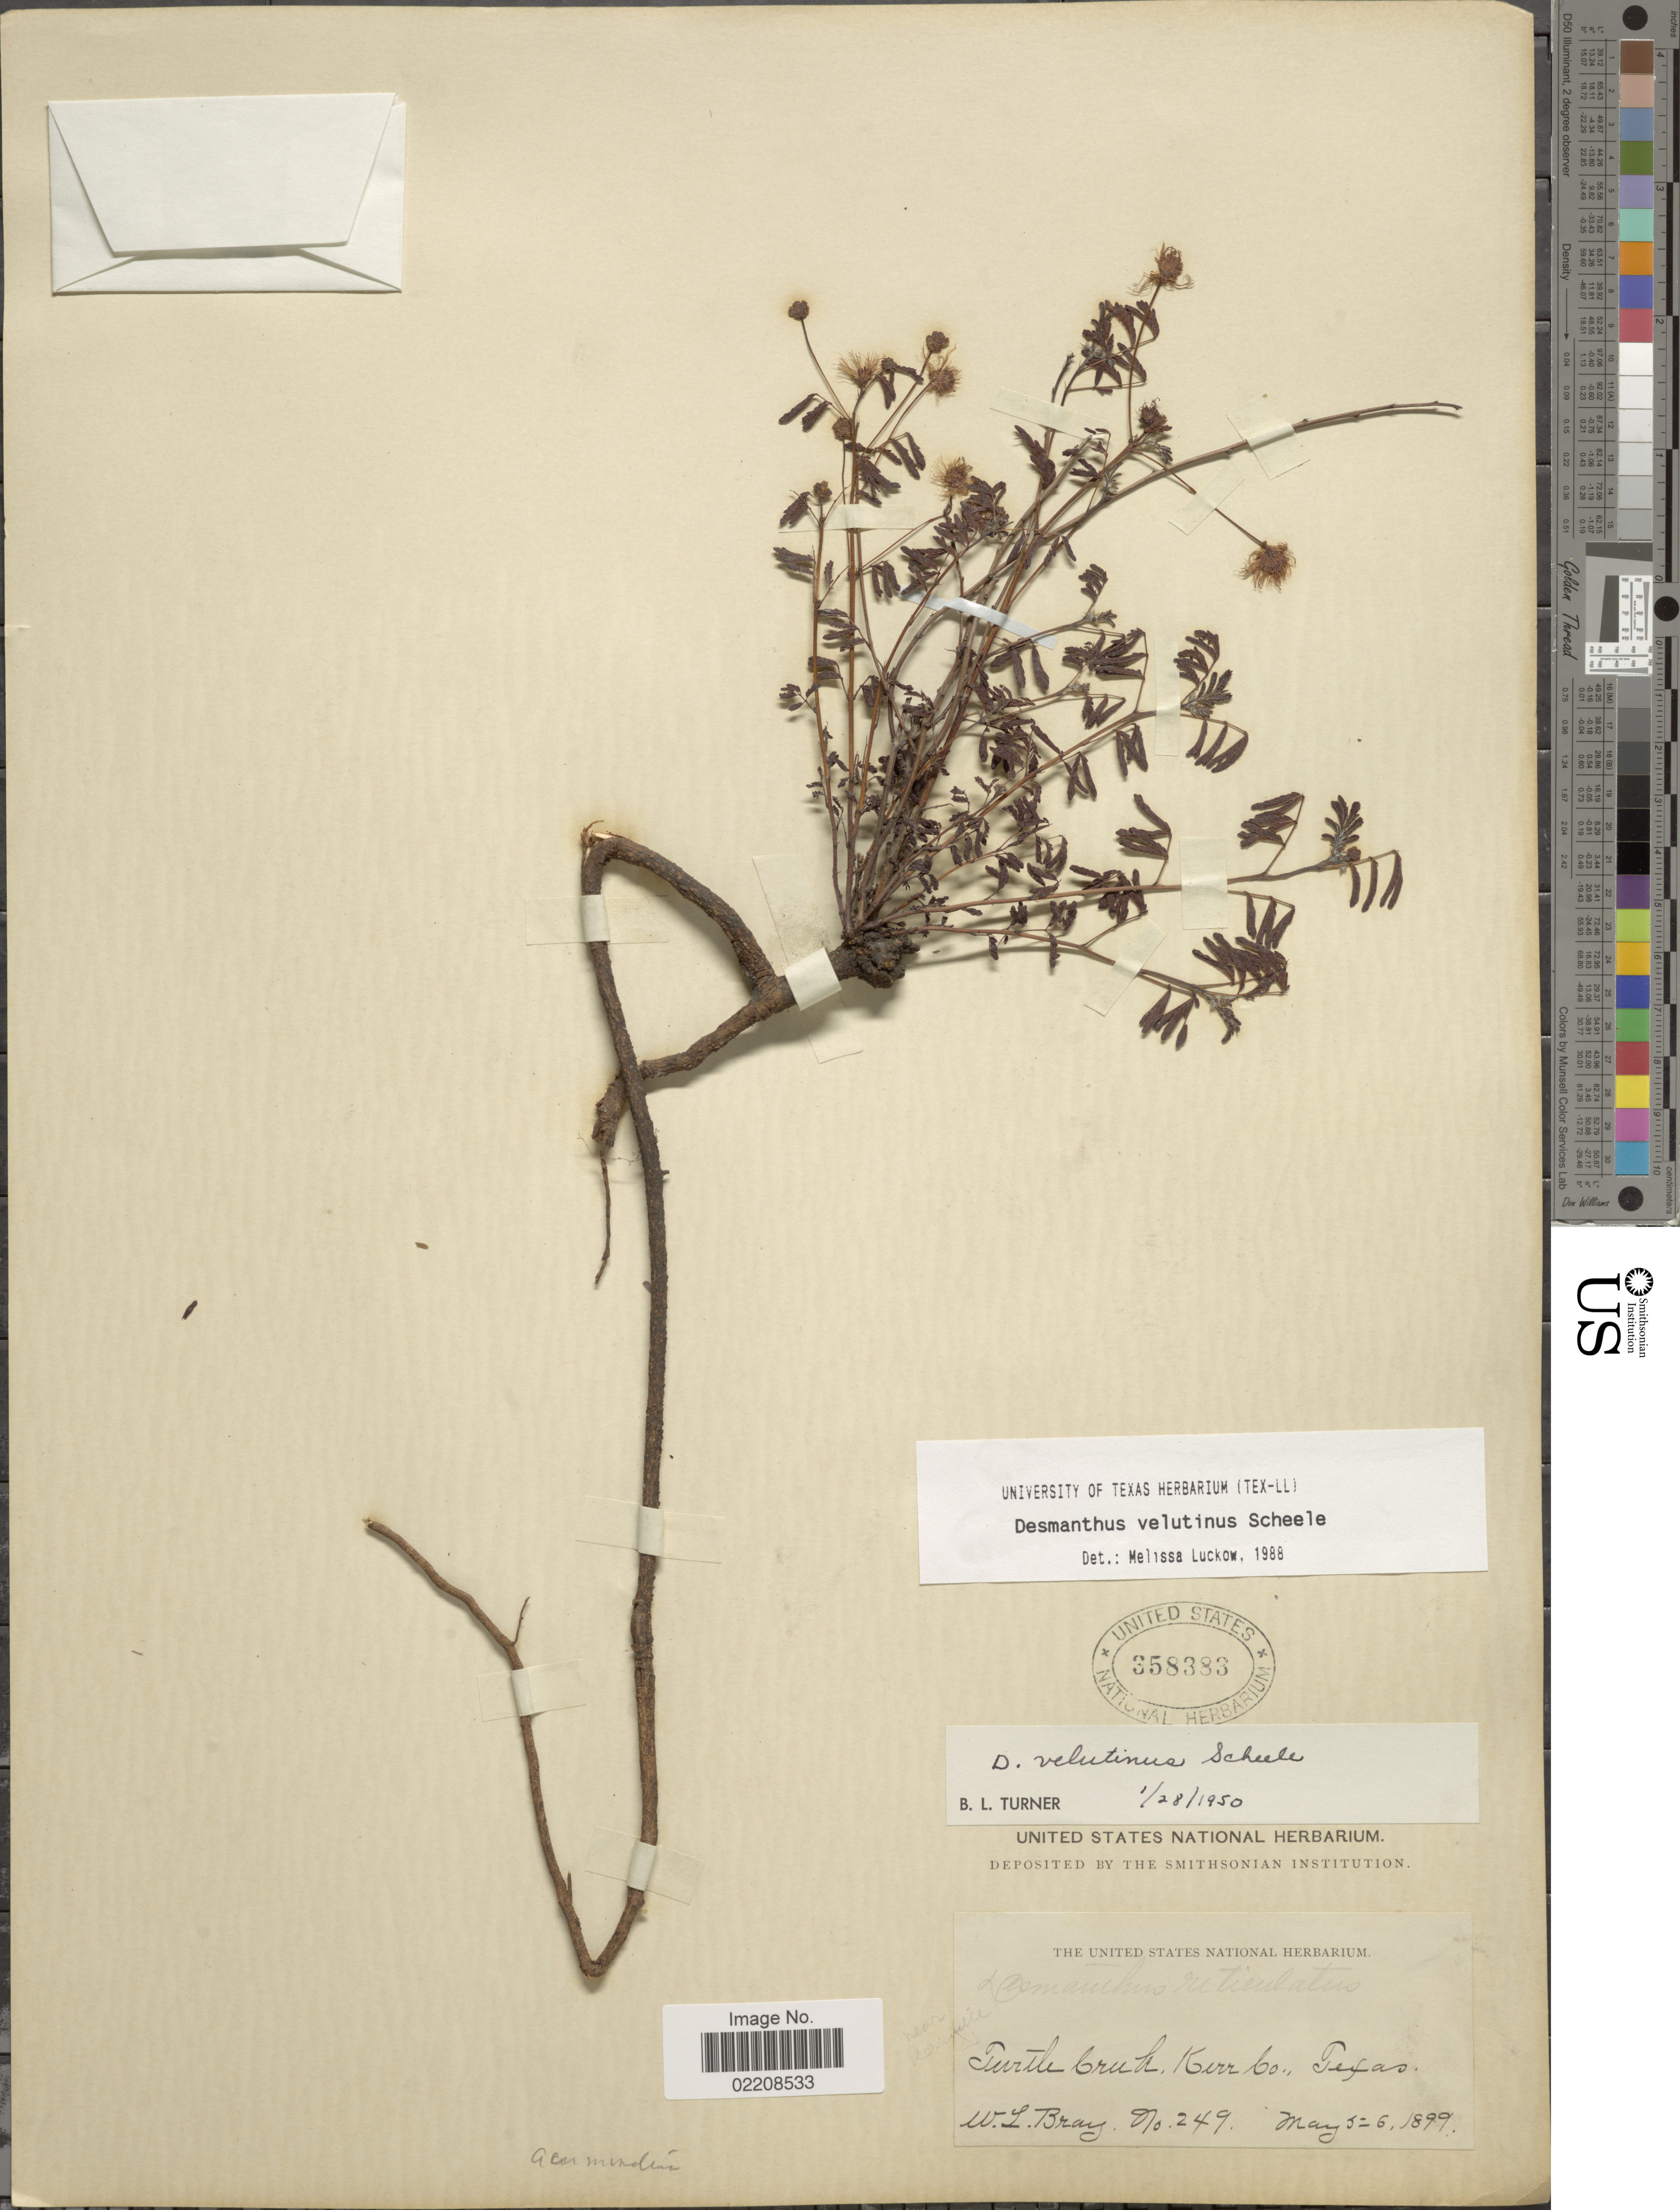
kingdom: Plantae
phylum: Tracheophyta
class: Magnoliopsida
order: Fabales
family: Fabaceae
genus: Desmanthus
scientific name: Desmanthus velutinus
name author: Scheele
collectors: W. L. Bray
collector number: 249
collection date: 1899-05-05/1899-05-06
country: United States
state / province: Texas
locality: Turtle Creek, Kerr Co., Texas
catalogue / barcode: US 358383